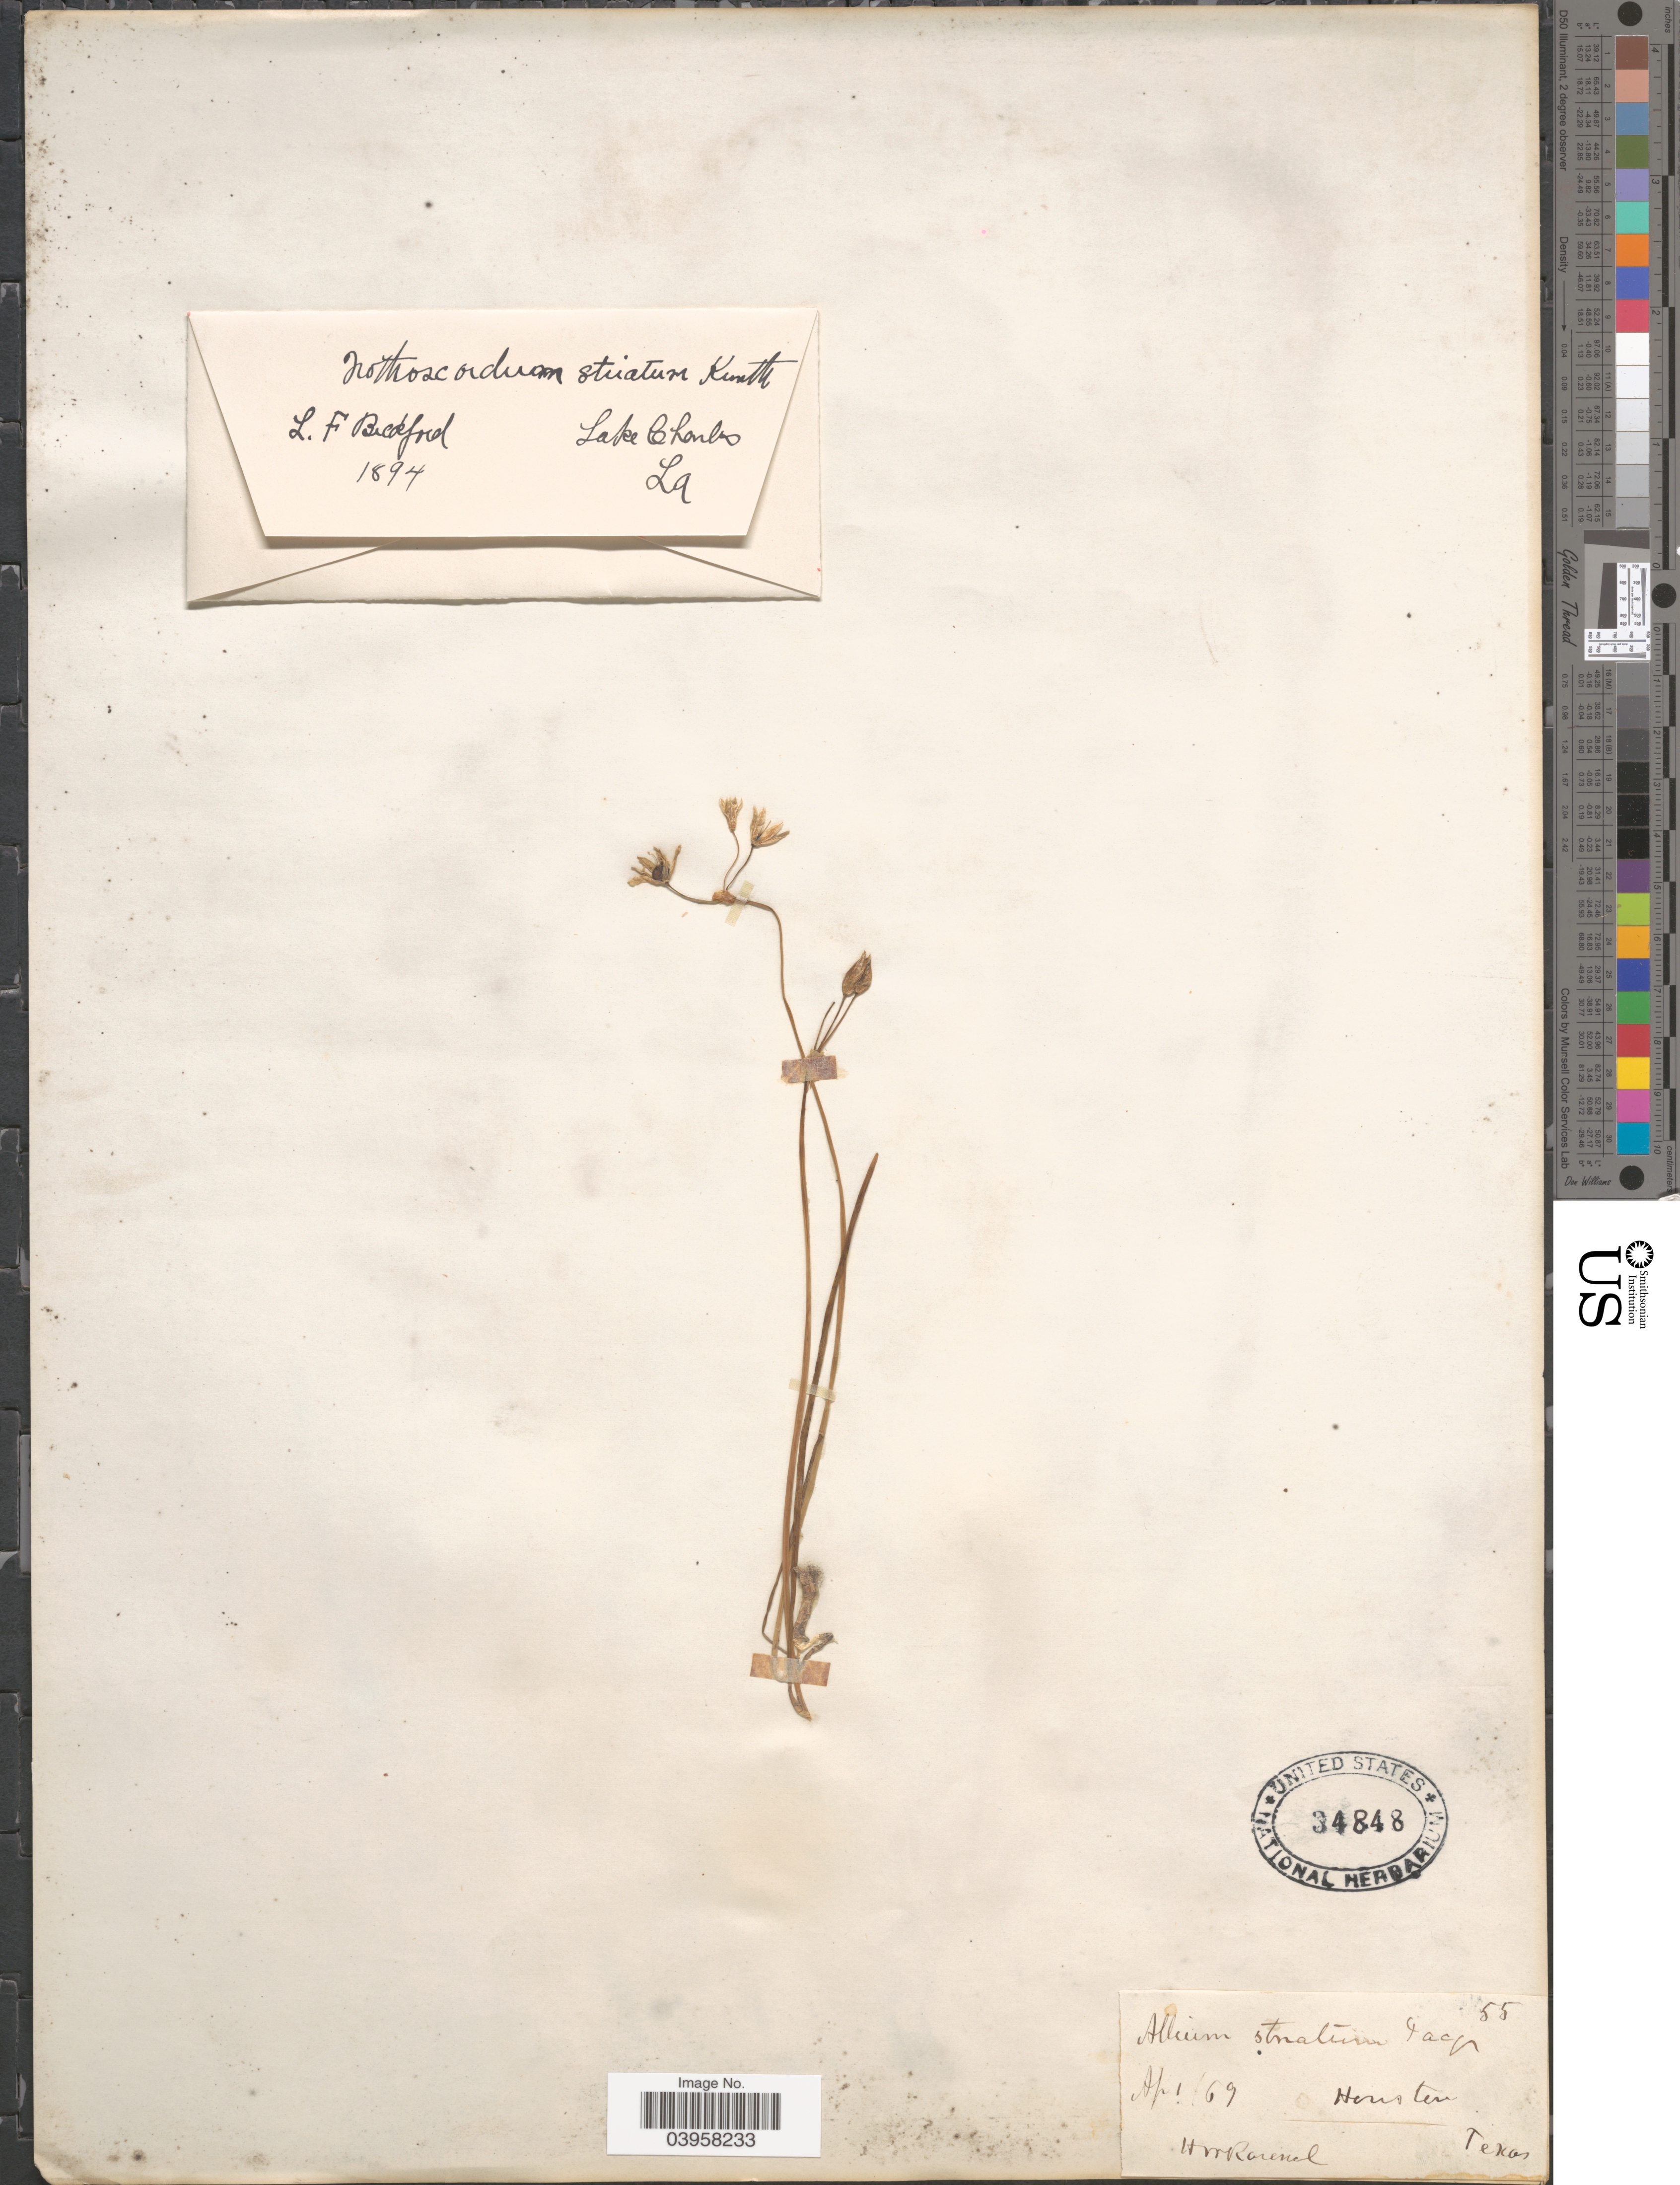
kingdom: Plantae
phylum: Tracheophyta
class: Liliopsida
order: Asparagales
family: Amaryllidaceae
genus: Nothoscordum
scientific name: Nothoscordum bivalve var. bivalve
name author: (L.) Britton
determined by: Strong, Mark T., (BOT), Smithsonian Institution - National Museum of Natural History (UNITED STATES)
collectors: H. Ravenel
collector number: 55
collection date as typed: Transcribed d/m/y: 1/4/69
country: United States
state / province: Texas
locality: Houston.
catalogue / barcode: US 34848-2